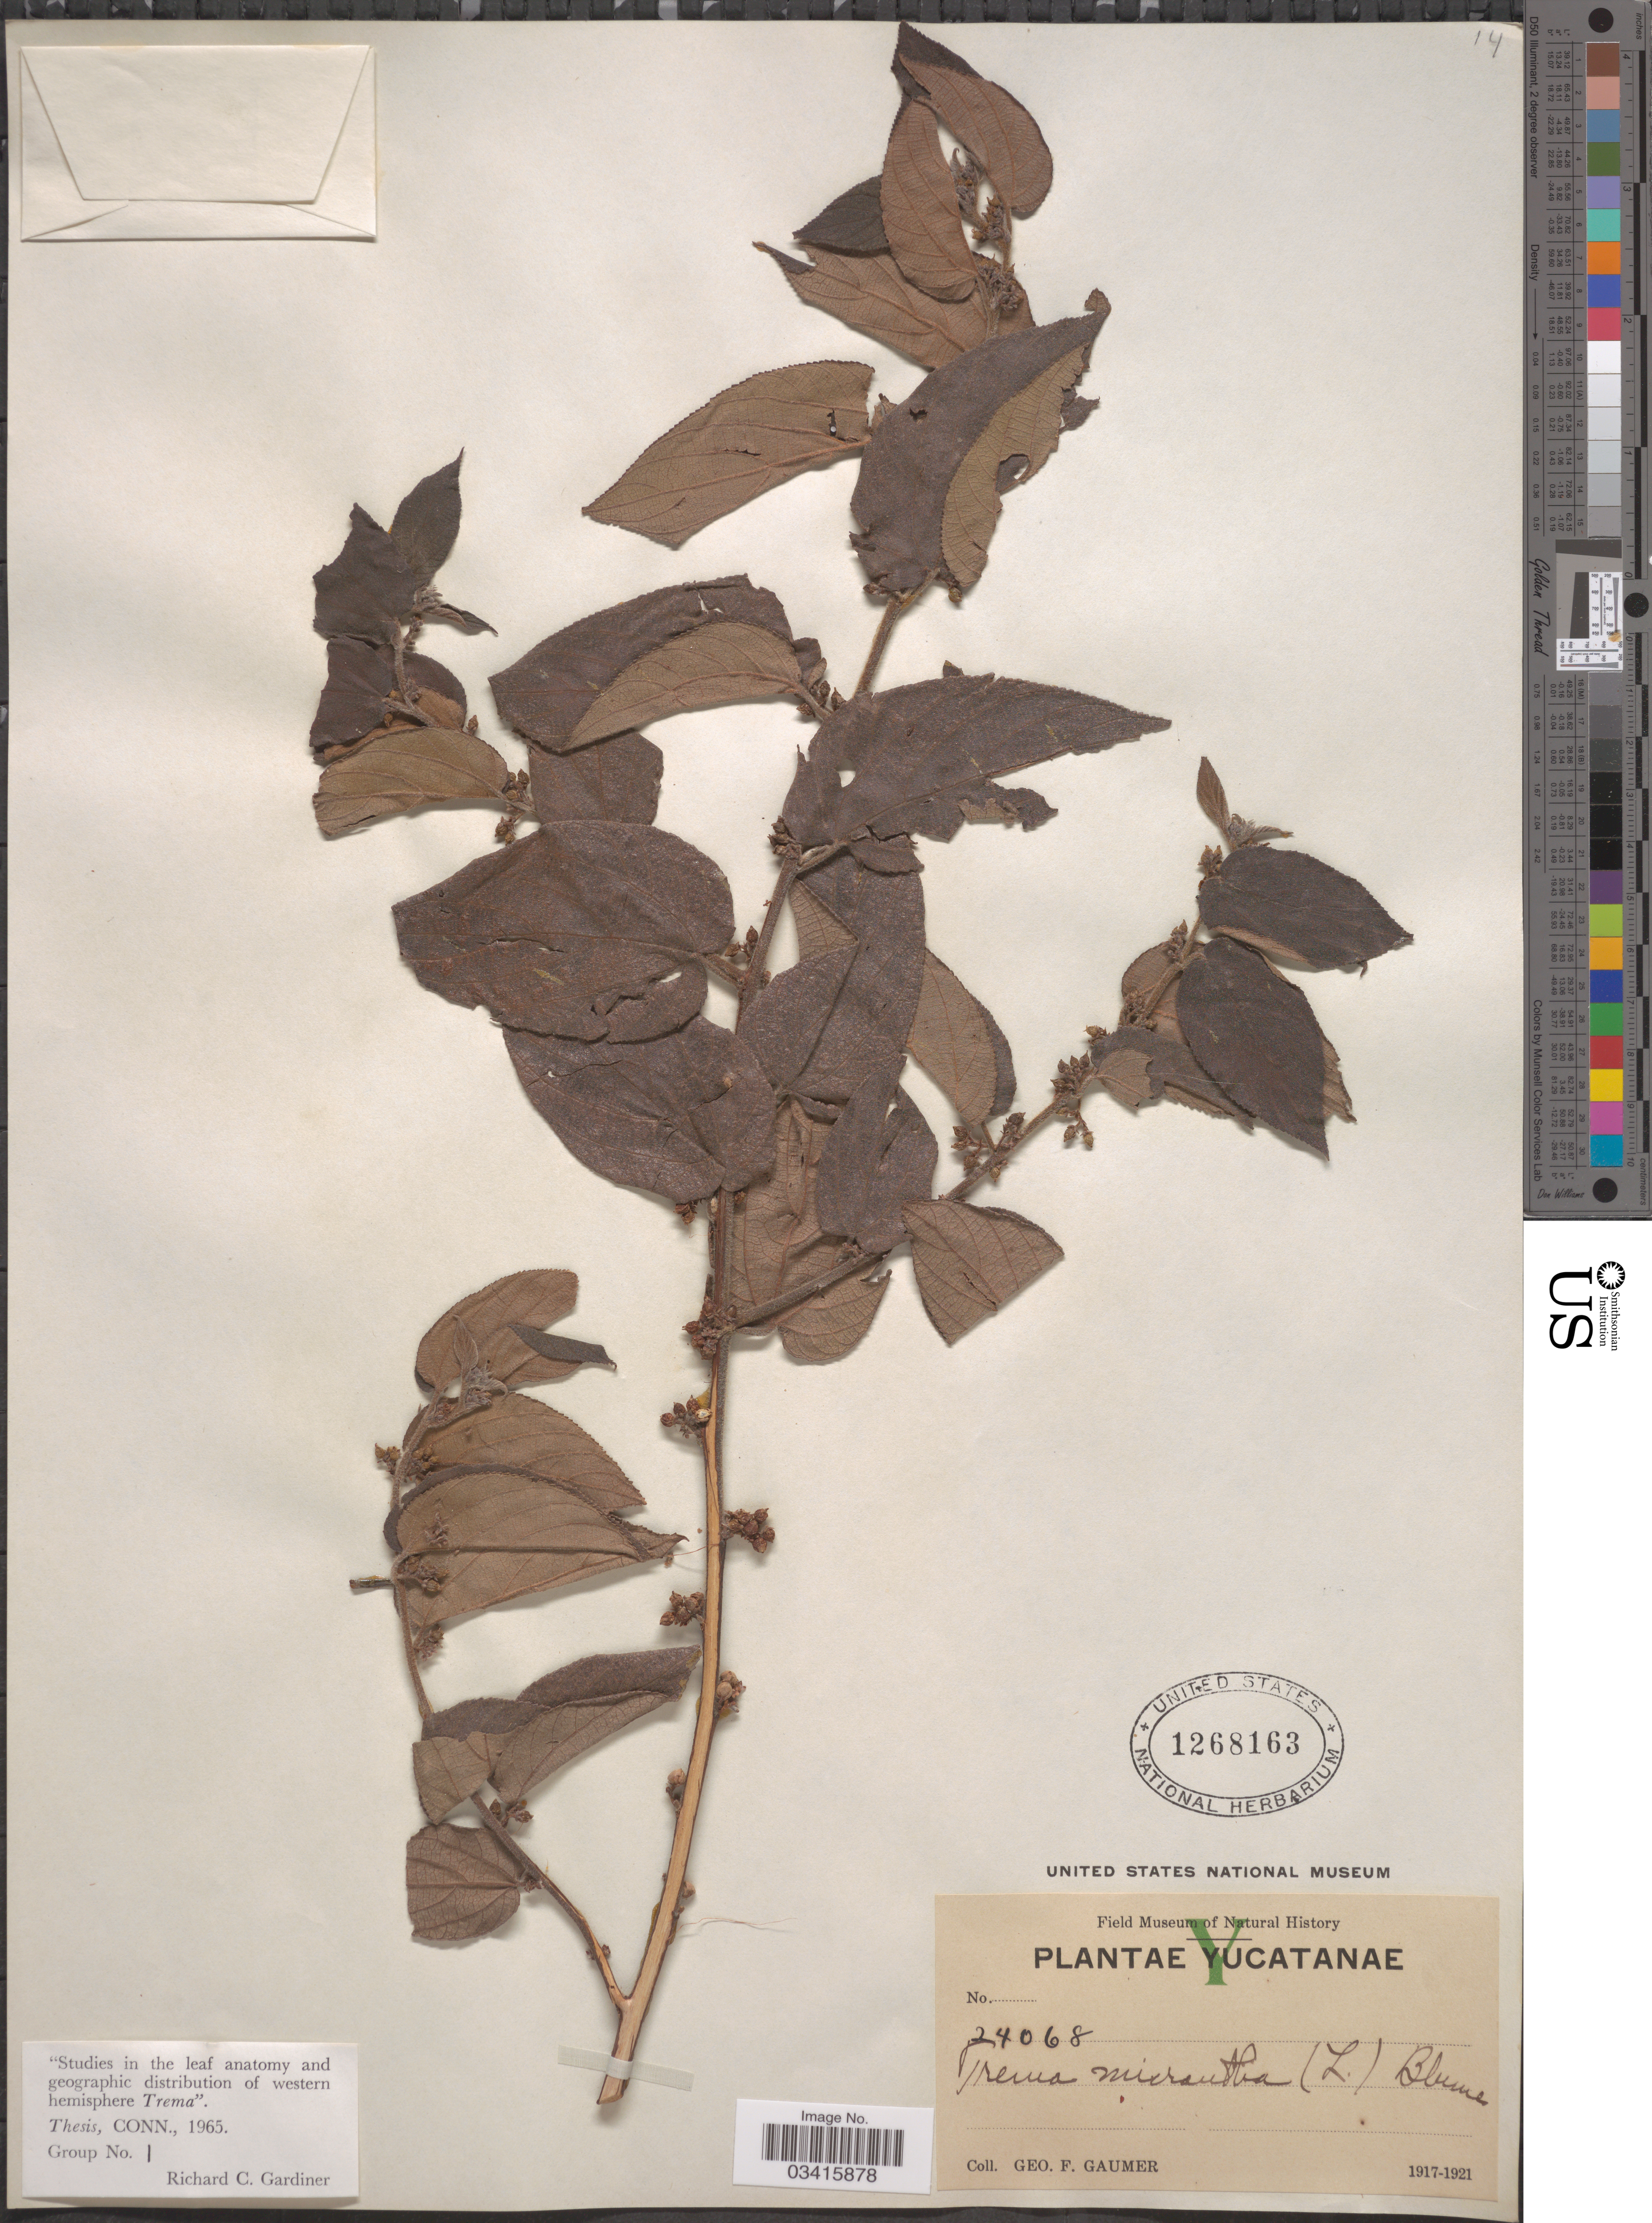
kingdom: Plantae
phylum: Tracheophyta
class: Magnoliopsida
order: Rosales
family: Cannabaceae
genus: Trema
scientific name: Trema micranthum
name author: (L.) Blume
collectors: G. F. Gaumer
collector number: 24068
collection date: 1917/1921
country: Mexico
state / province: Yucatán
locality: Yucatanae.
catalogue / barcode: US 1268163